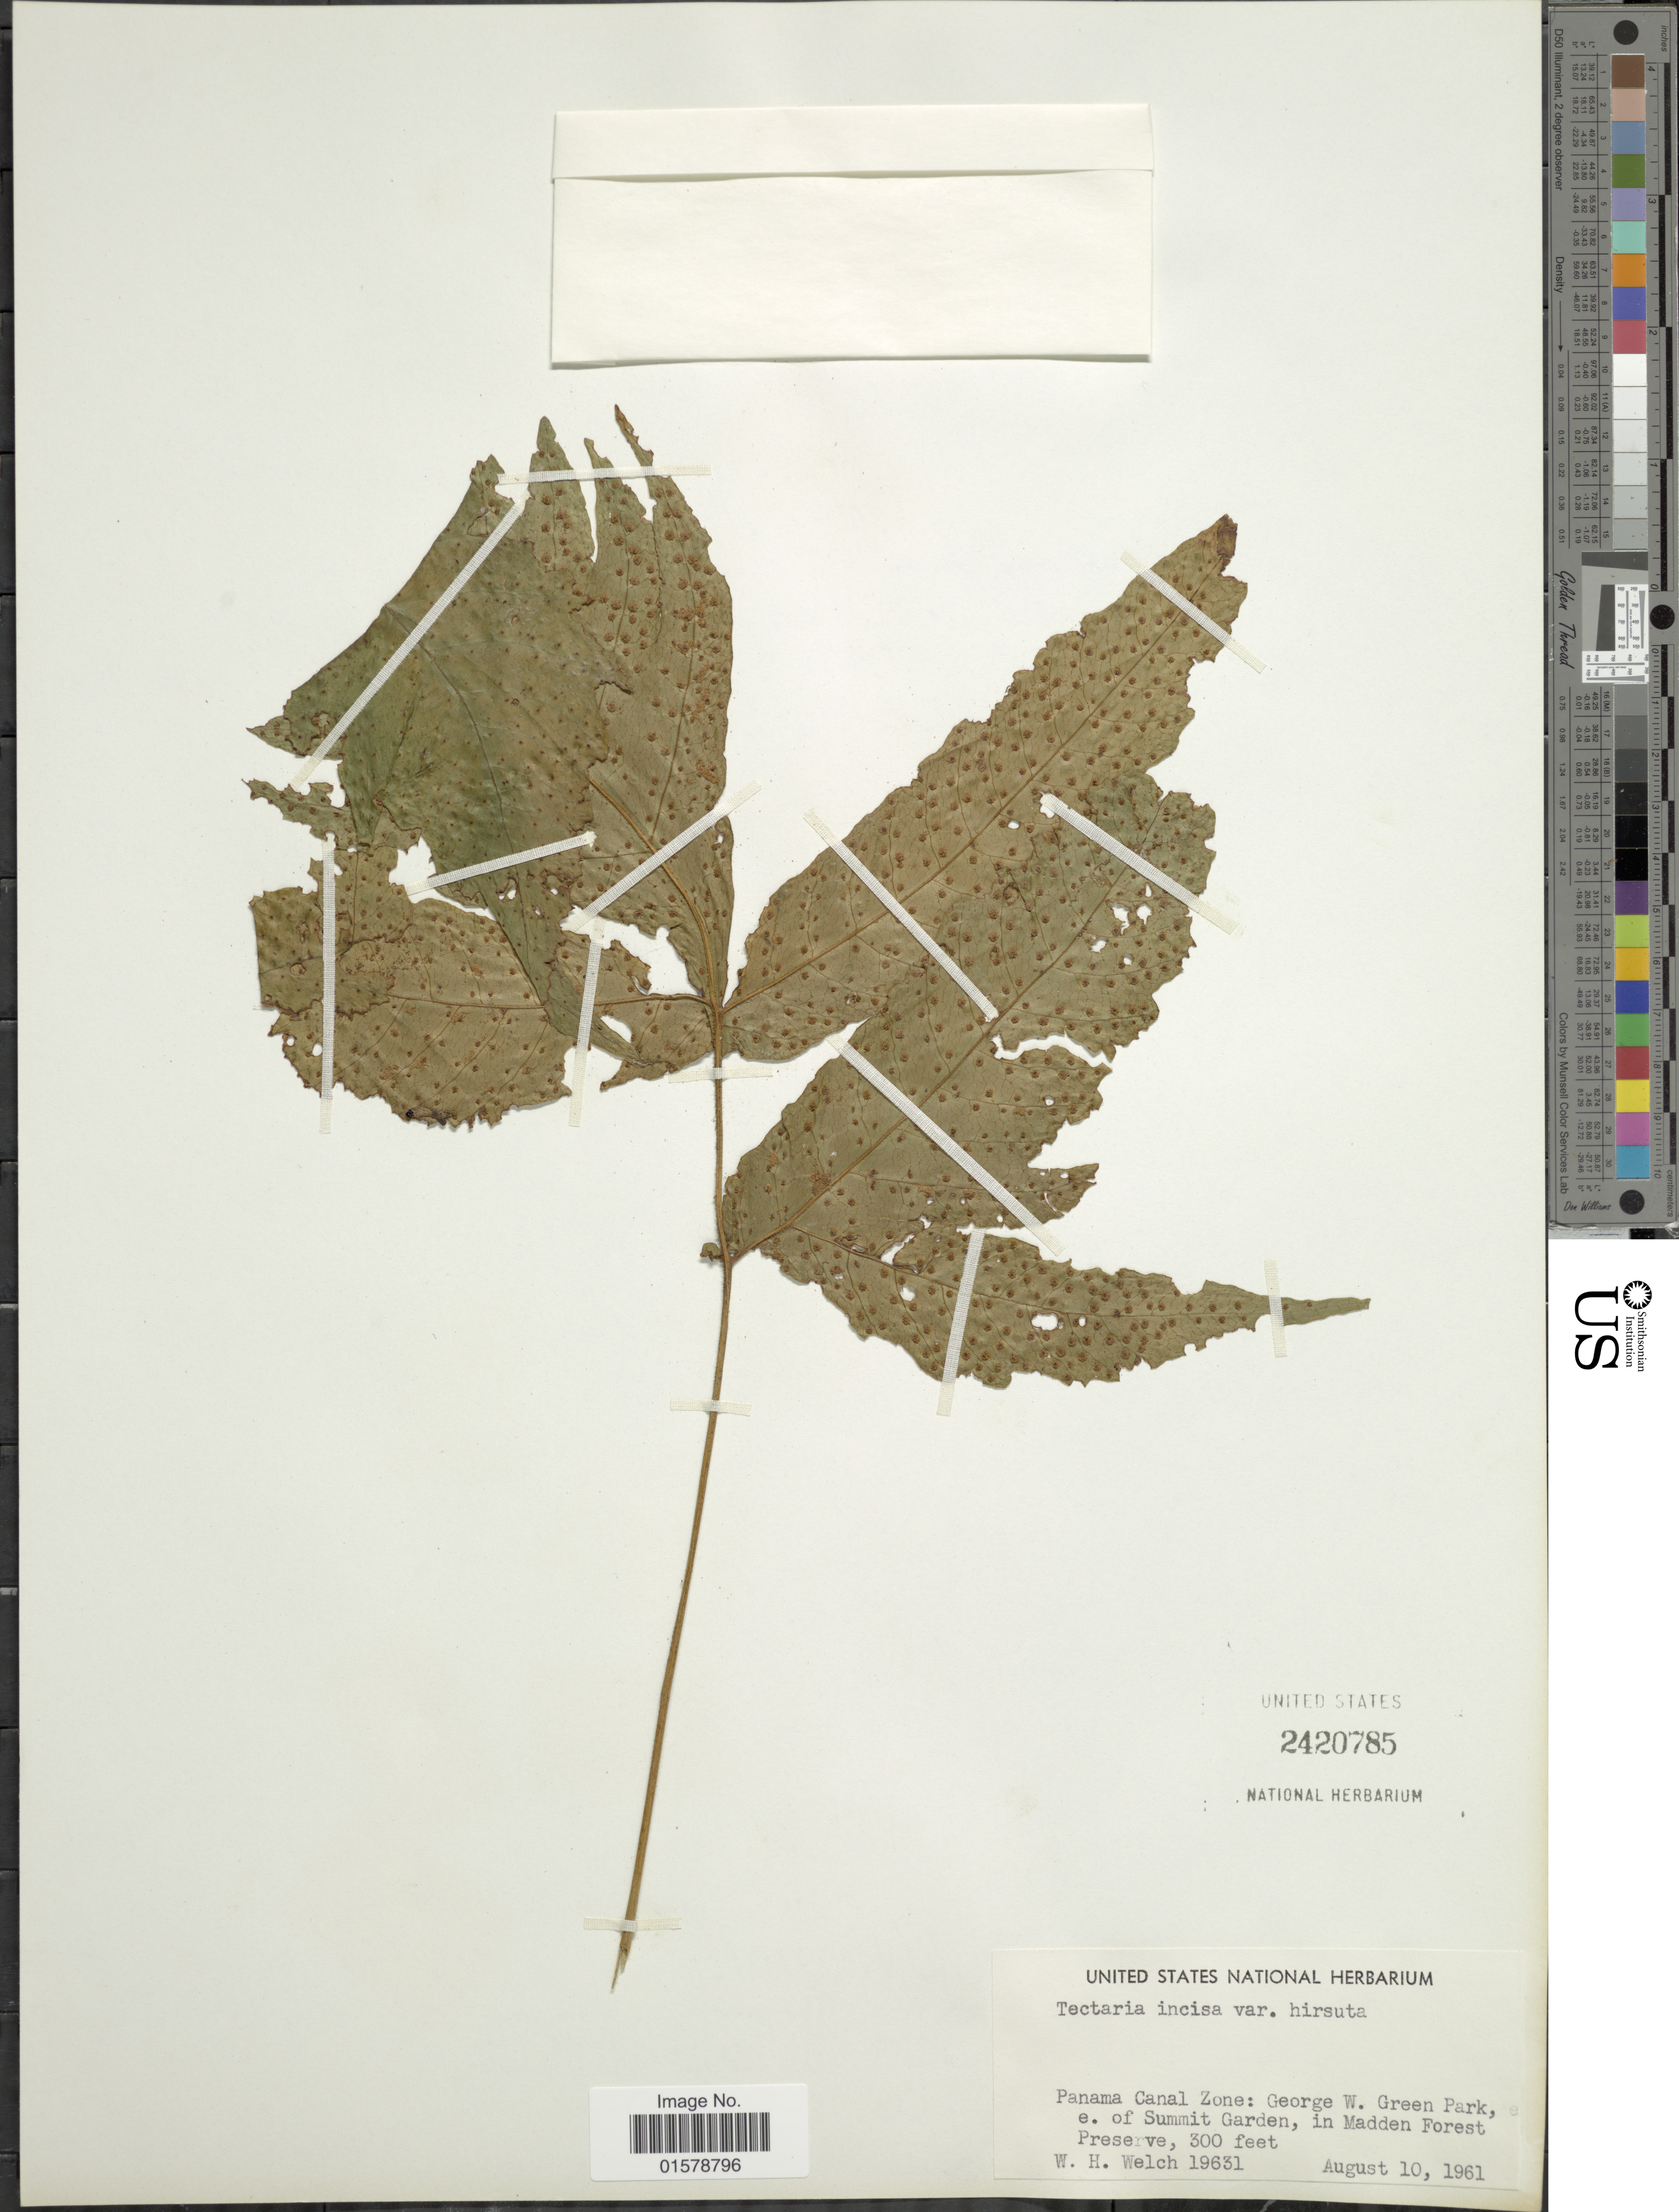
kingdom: Plantae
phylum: Tracheophyta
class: Polypodiopsida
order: Polypodiales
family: Tectariaceae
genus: Tectaria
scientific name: Tectaria pilosa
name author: (Fée) Maxon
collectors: W. H. Welch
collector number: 19631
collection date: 1961-08-10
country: Panama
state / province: Colón / Panamá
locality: Canal Zone; George W. Green Park, e. of Summit Garden,in Madden forest Preserve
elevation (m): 91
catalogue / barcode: US 2420785